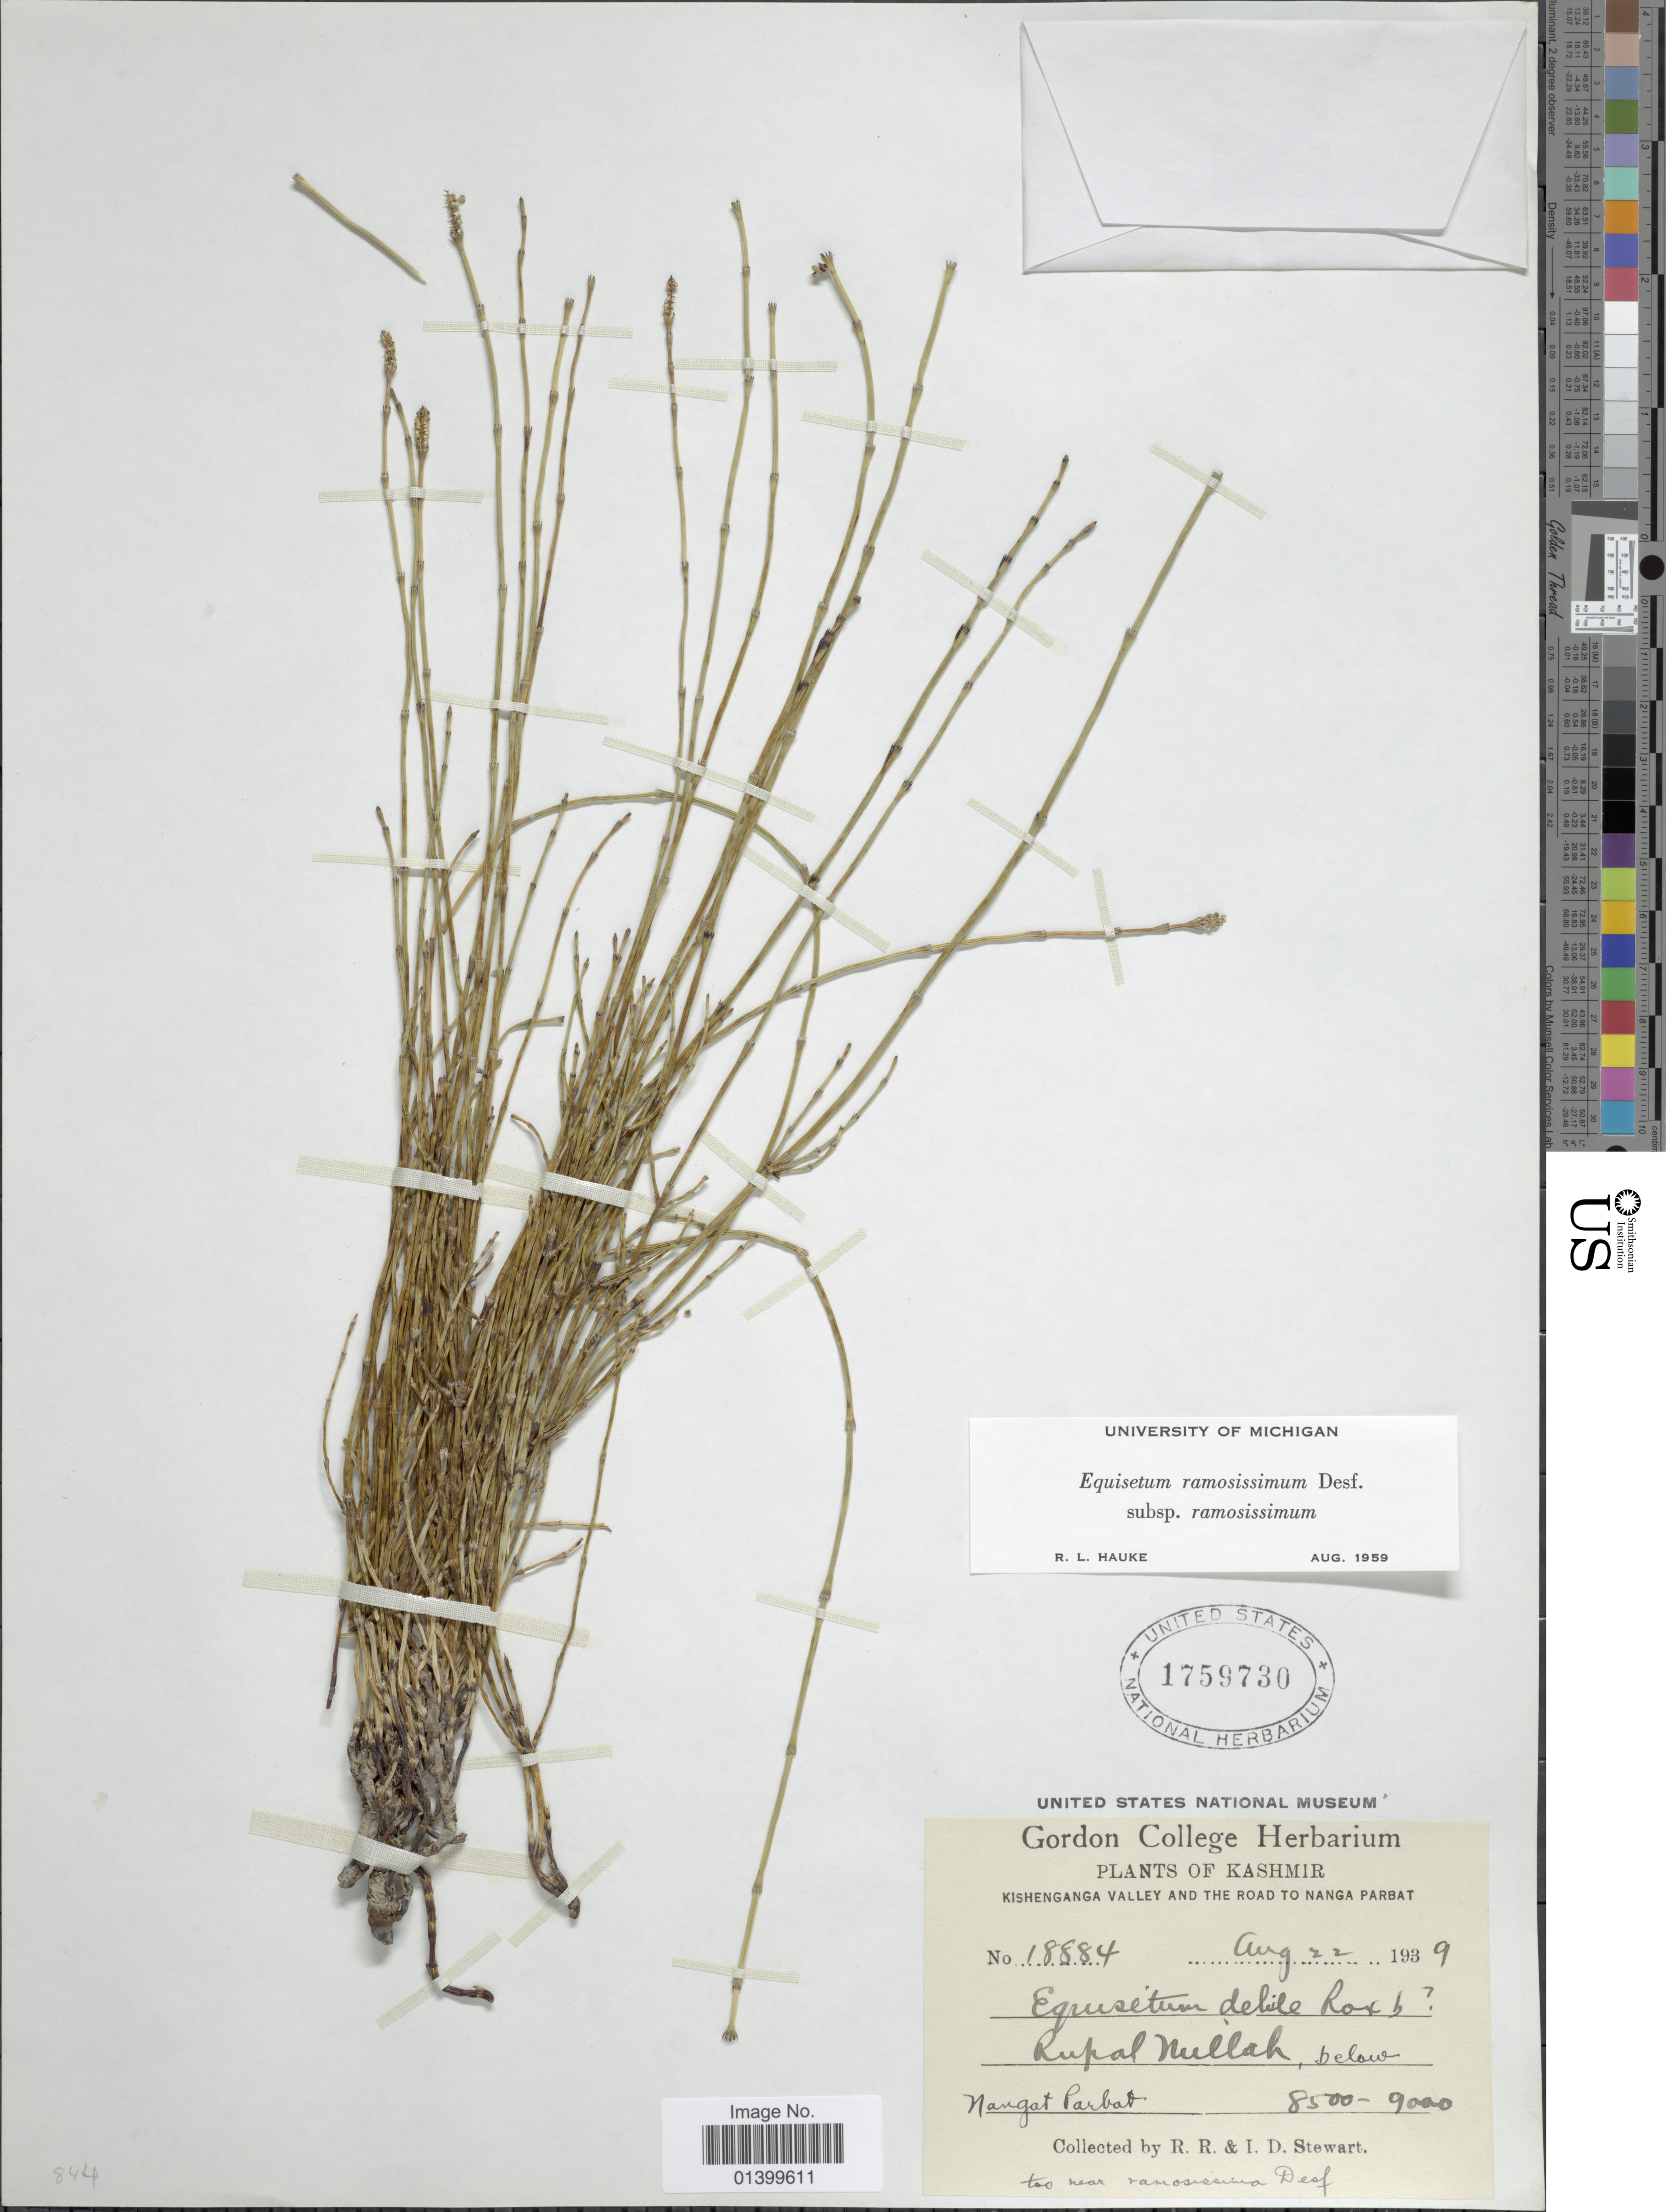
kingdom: Plantae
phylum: Tracheophyta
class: Polypodiopsida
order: Equisetales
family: Equisetaceae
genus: Equisetum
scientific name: Equisetum ramosissimum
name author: Desf.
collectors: R. R. Stewart & I. Stewart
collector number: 18884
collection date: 1939-08-22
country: India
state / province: Jammu and Kashmir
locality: Plants of Kashmir. Kisehnganga Valley and the road to Nanga Parbat. Rupal Nullah, below Nangat Parbat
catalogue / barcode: US 1759730